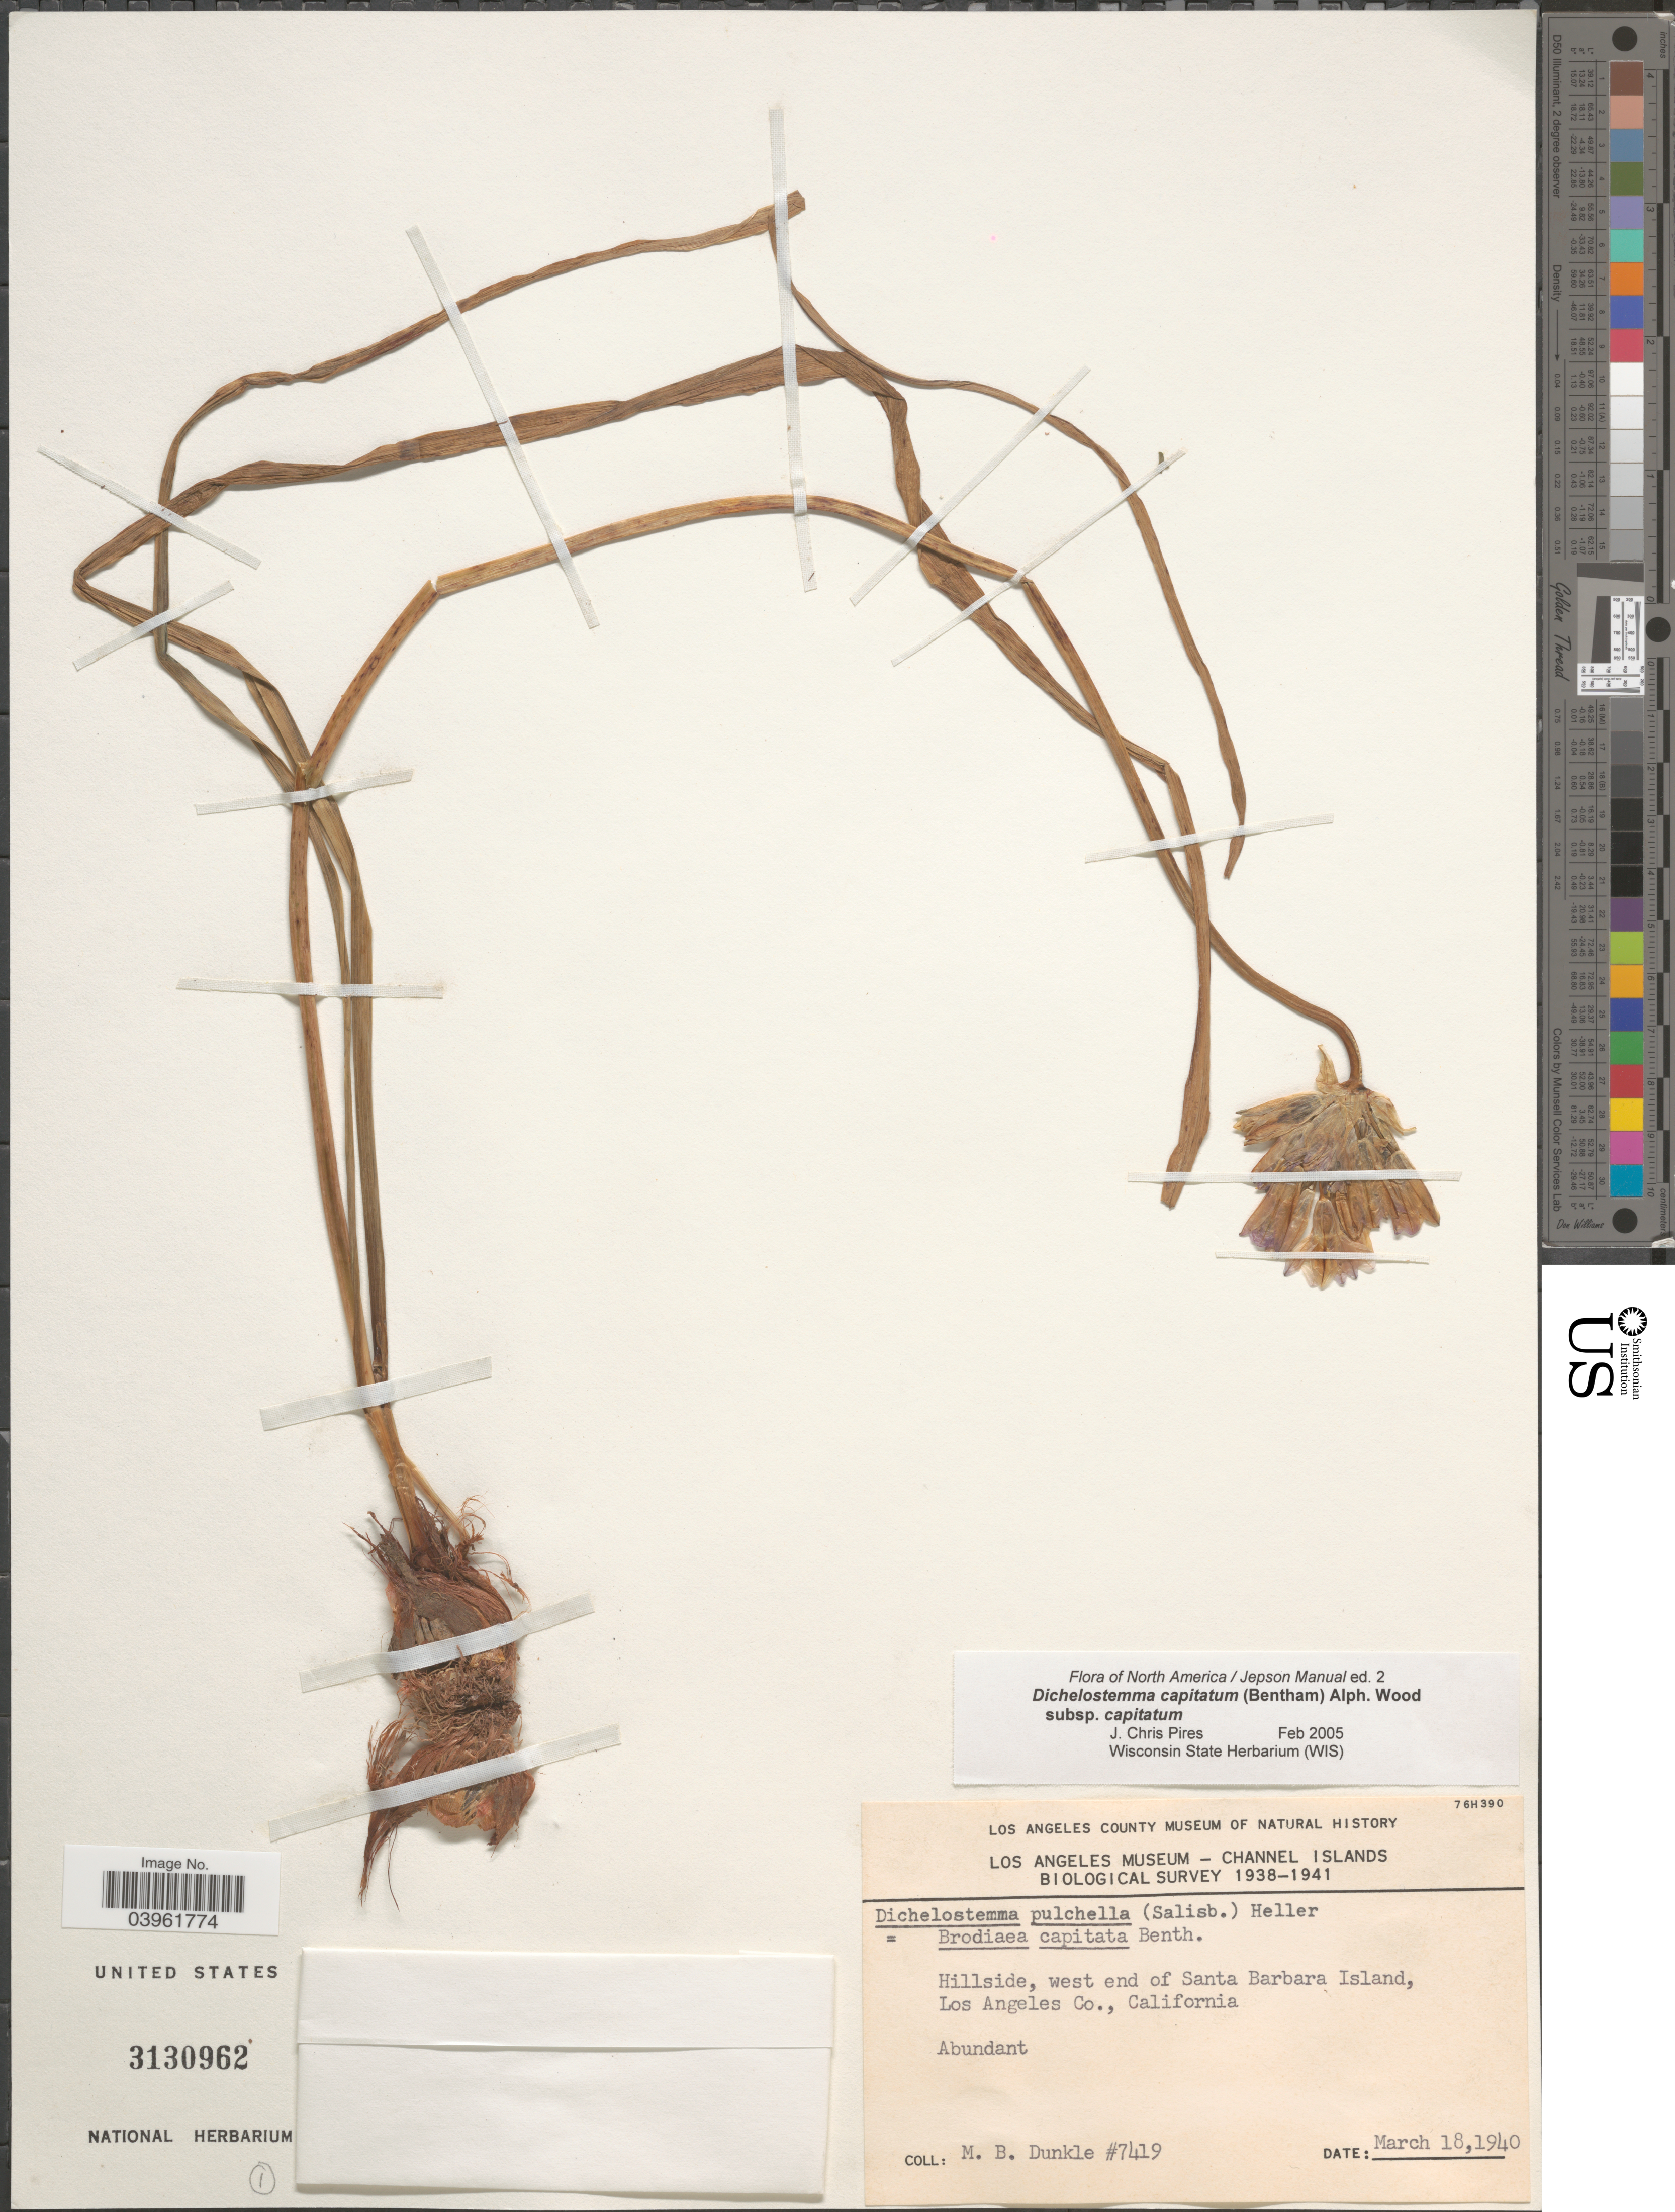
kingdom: Plantae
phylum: Tracheophyta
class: Liliopsida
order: Asparagales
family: Asparagaceae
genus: Dichelostemma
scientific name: Dichelostemma capitatum subsp. capitatum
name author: (Benth.) Alph. Wood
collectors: M. Dunkle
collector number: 7419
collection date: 1940-03-18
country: United States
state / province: California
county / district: Los Angeles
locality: Hillside, west end of Santa Barbara Island, Los Angeles Co.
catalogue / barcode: US 3130962